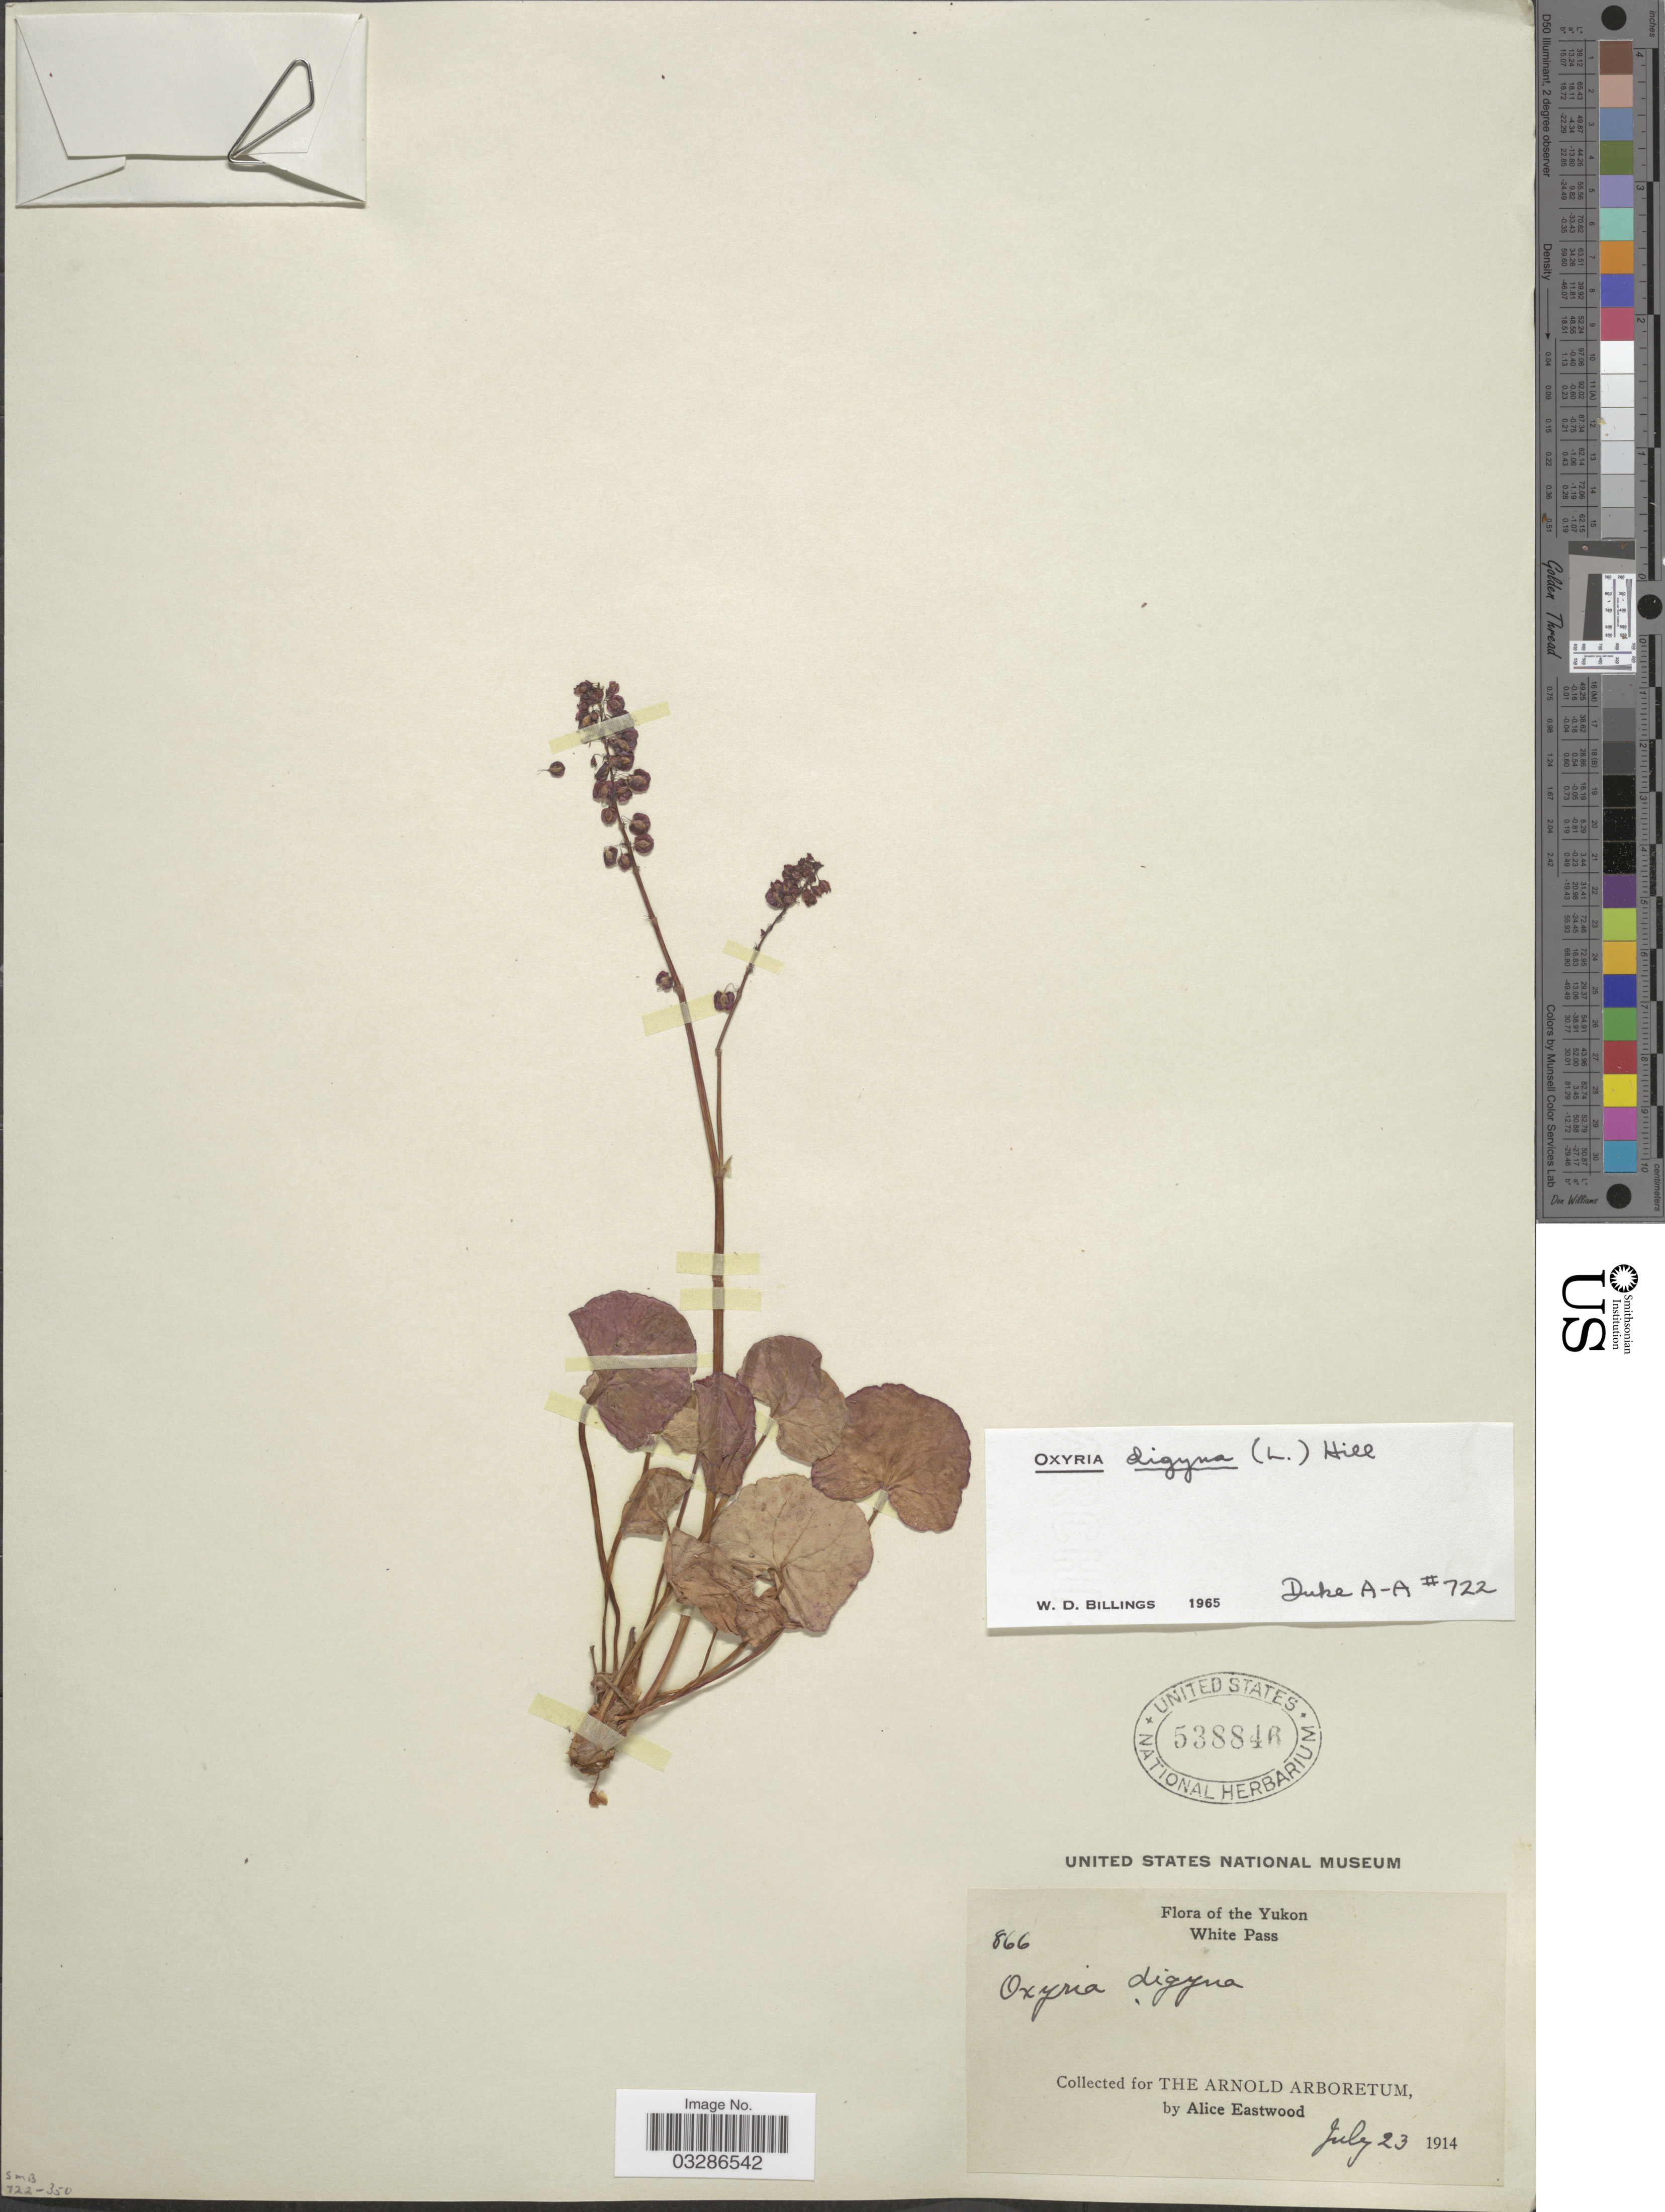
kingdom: Plantae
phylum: Tracheophyta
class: Magnoliopsida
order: Caryophyllales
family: Polygonaceae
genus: Oxyria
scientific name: Oxyria digyna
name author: (L.) Hill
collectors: A. Eastwood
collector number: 866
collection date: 1914-07-23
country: Canada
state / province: Yukon Territory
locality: The Yukon, White Pass.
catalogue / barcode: US 538846